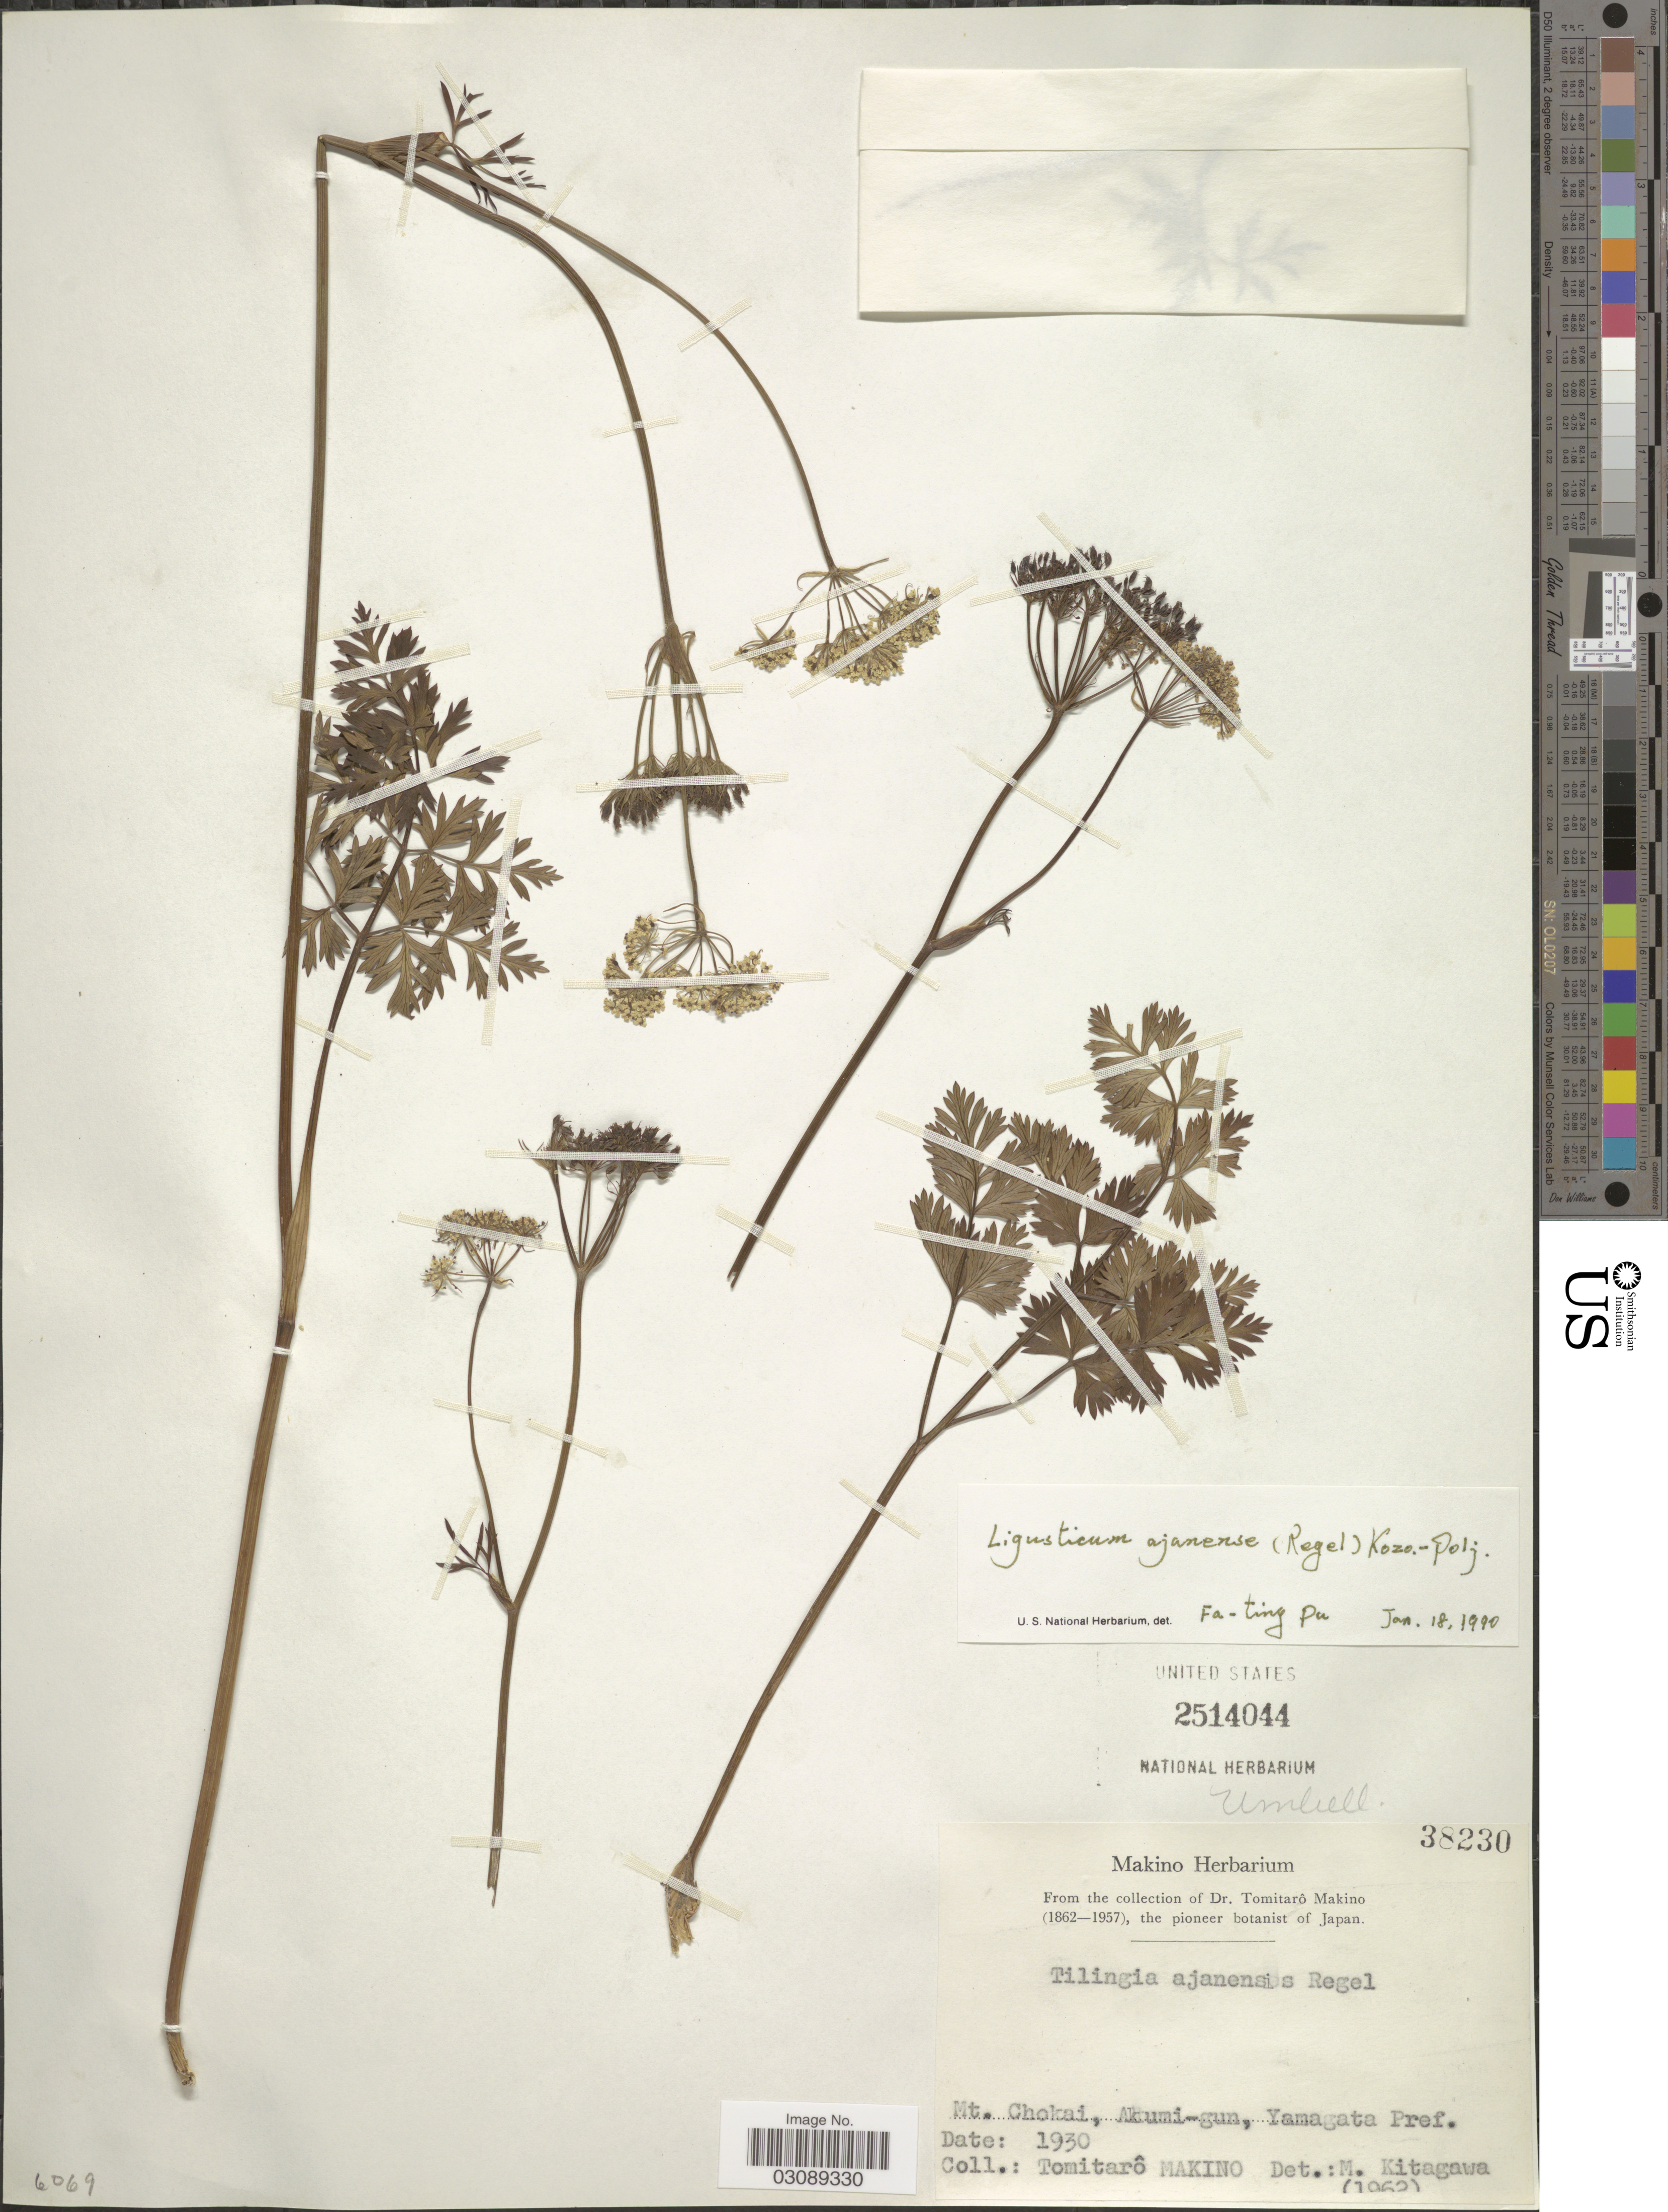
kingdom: Plantae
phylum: Tracheophyta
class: Magnoliopsida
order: Apiales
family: Apiaceae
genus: Ligusticum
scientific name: Ligusticum ajanense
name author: (Regel & Tiling) Koso-Pol.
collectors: T. Makino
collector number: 38230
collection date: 1930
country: Japan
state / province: Yamagata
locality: Mt. Chokai, Akumi-gun. Yamagata Pref.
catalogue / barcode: US 2514044